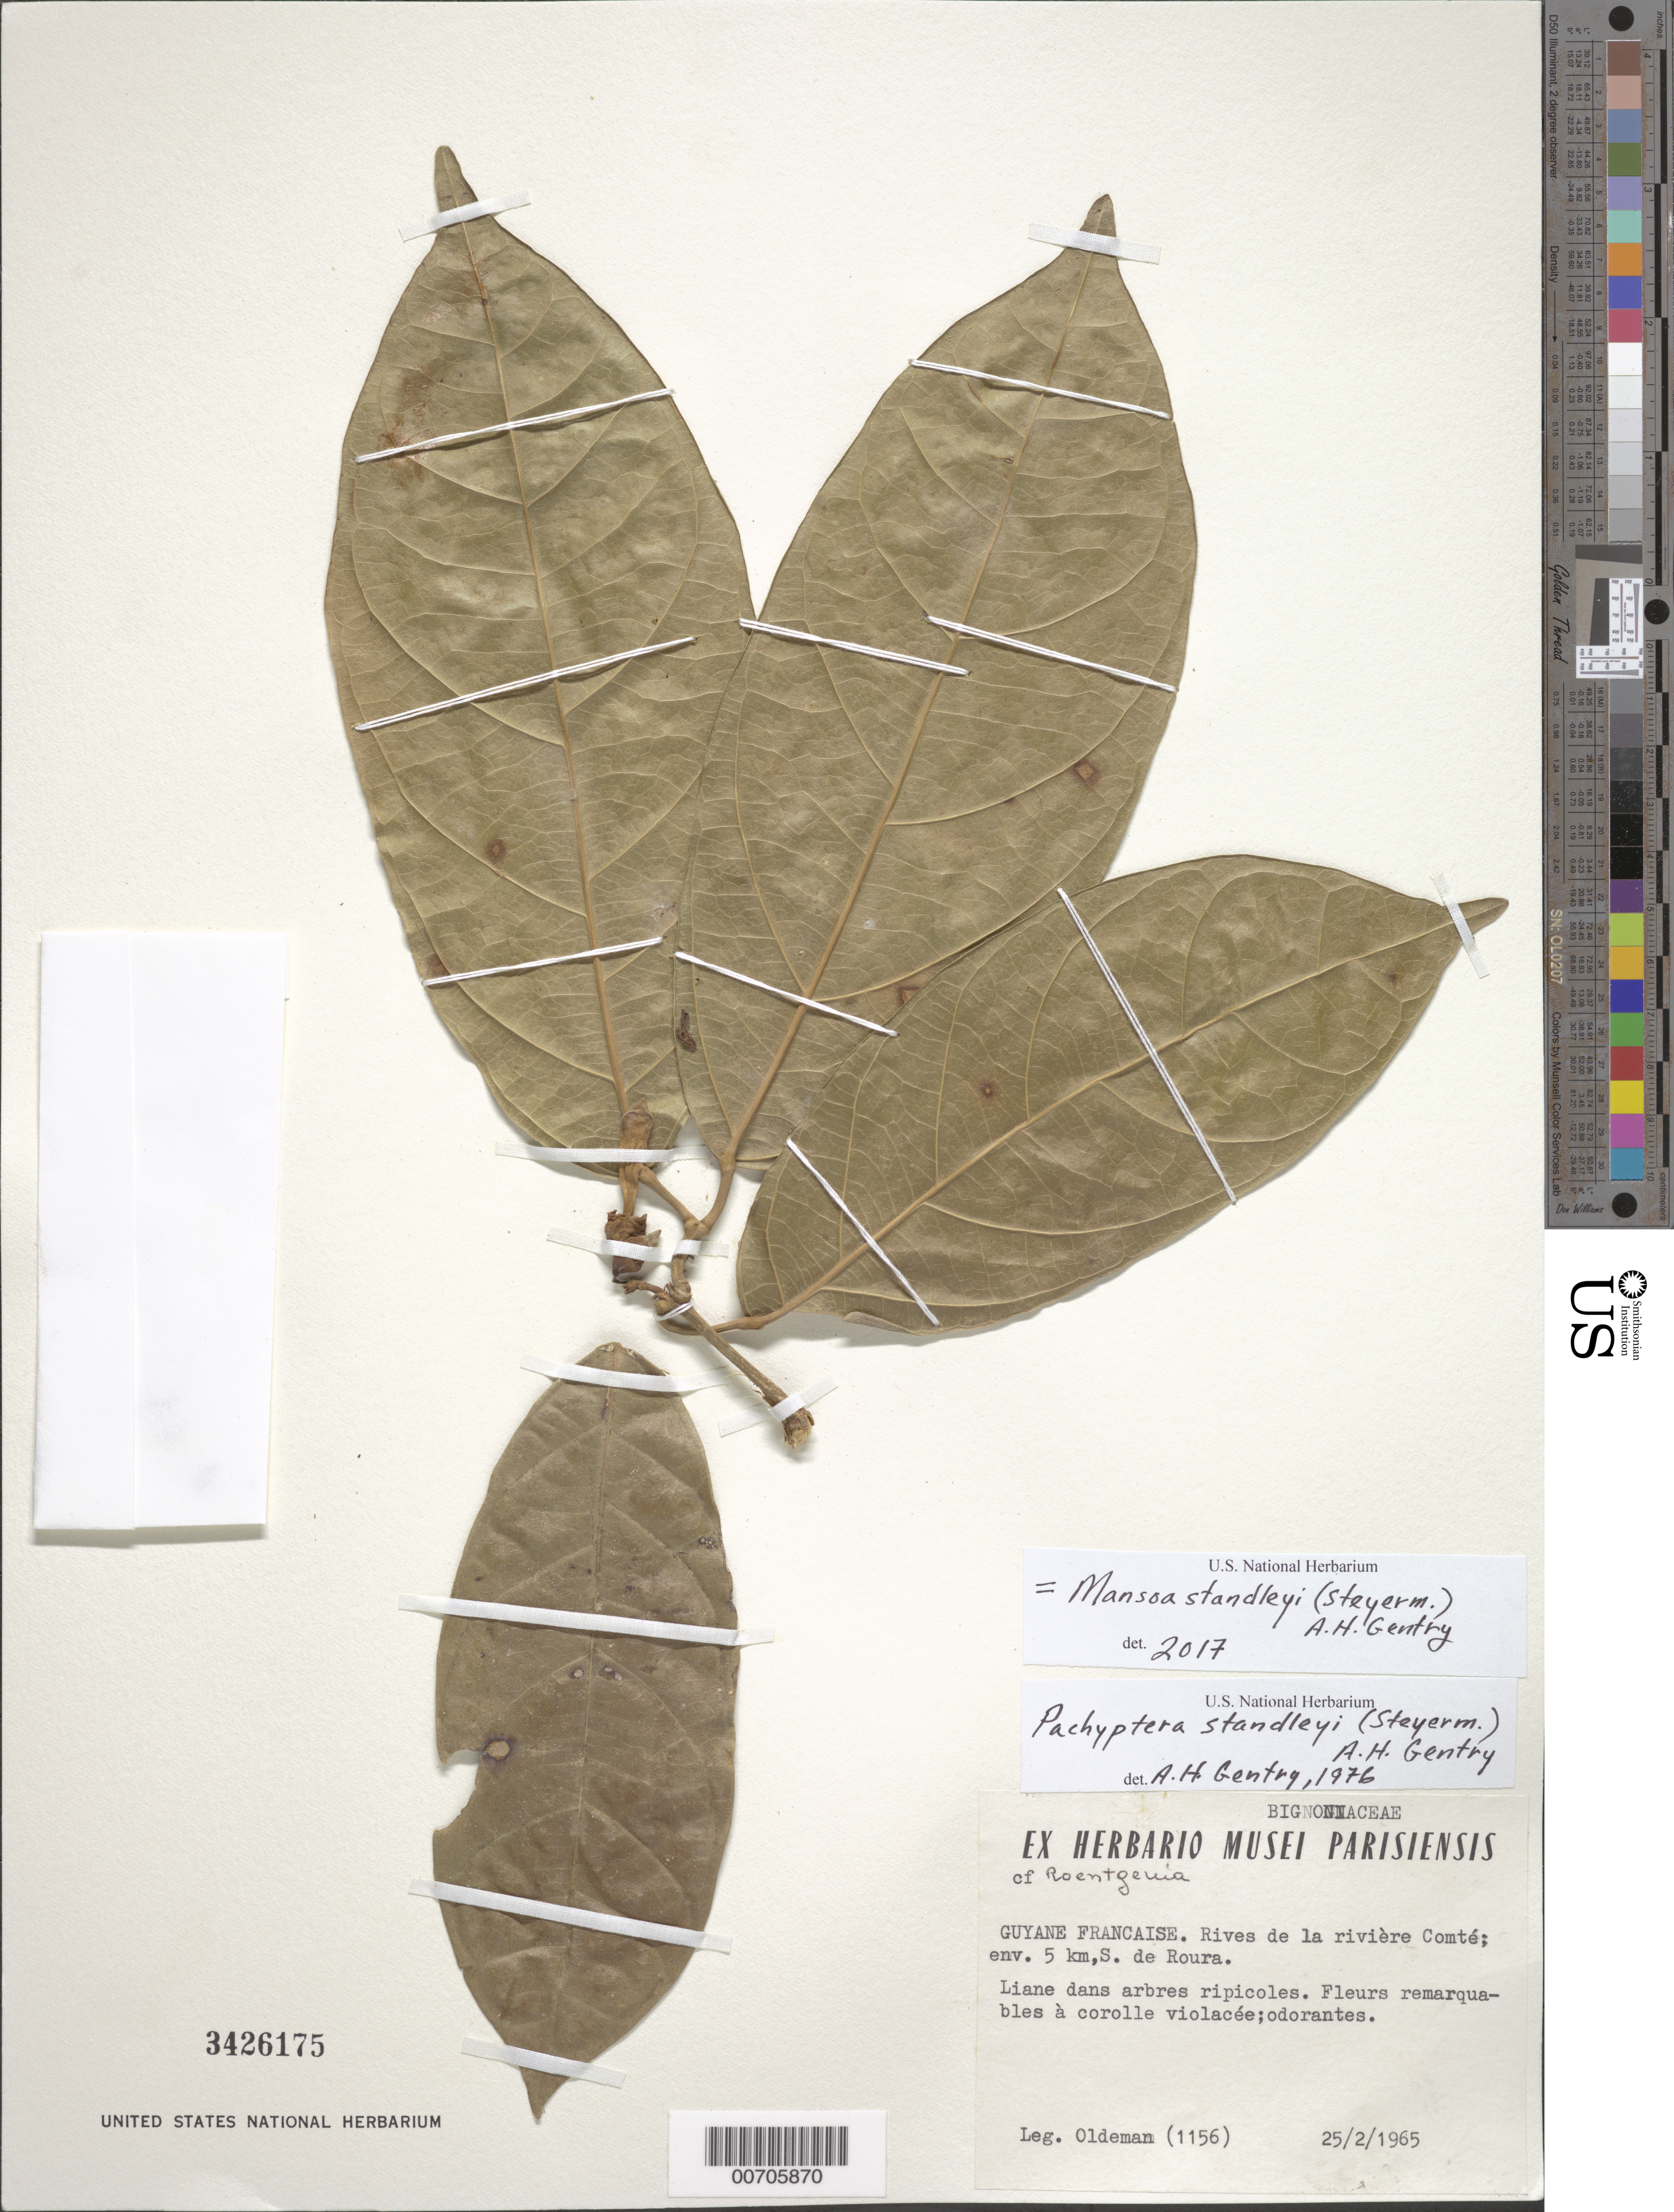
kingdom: Plantae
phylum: Tracheophyta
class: Magnoliopsida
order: Lamiales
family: Bignoniaceae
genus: Mansoa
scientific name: Mansoa standleyi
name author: (Steyerm.) A.H. Gentry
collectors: R. Oldeman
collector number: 1156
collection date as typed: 25-Feb-65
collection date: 1965-02-25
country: French Guiana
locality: Rivière Comté, 5 km S de Roura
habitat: On riparian trees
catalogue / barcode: US 3426175